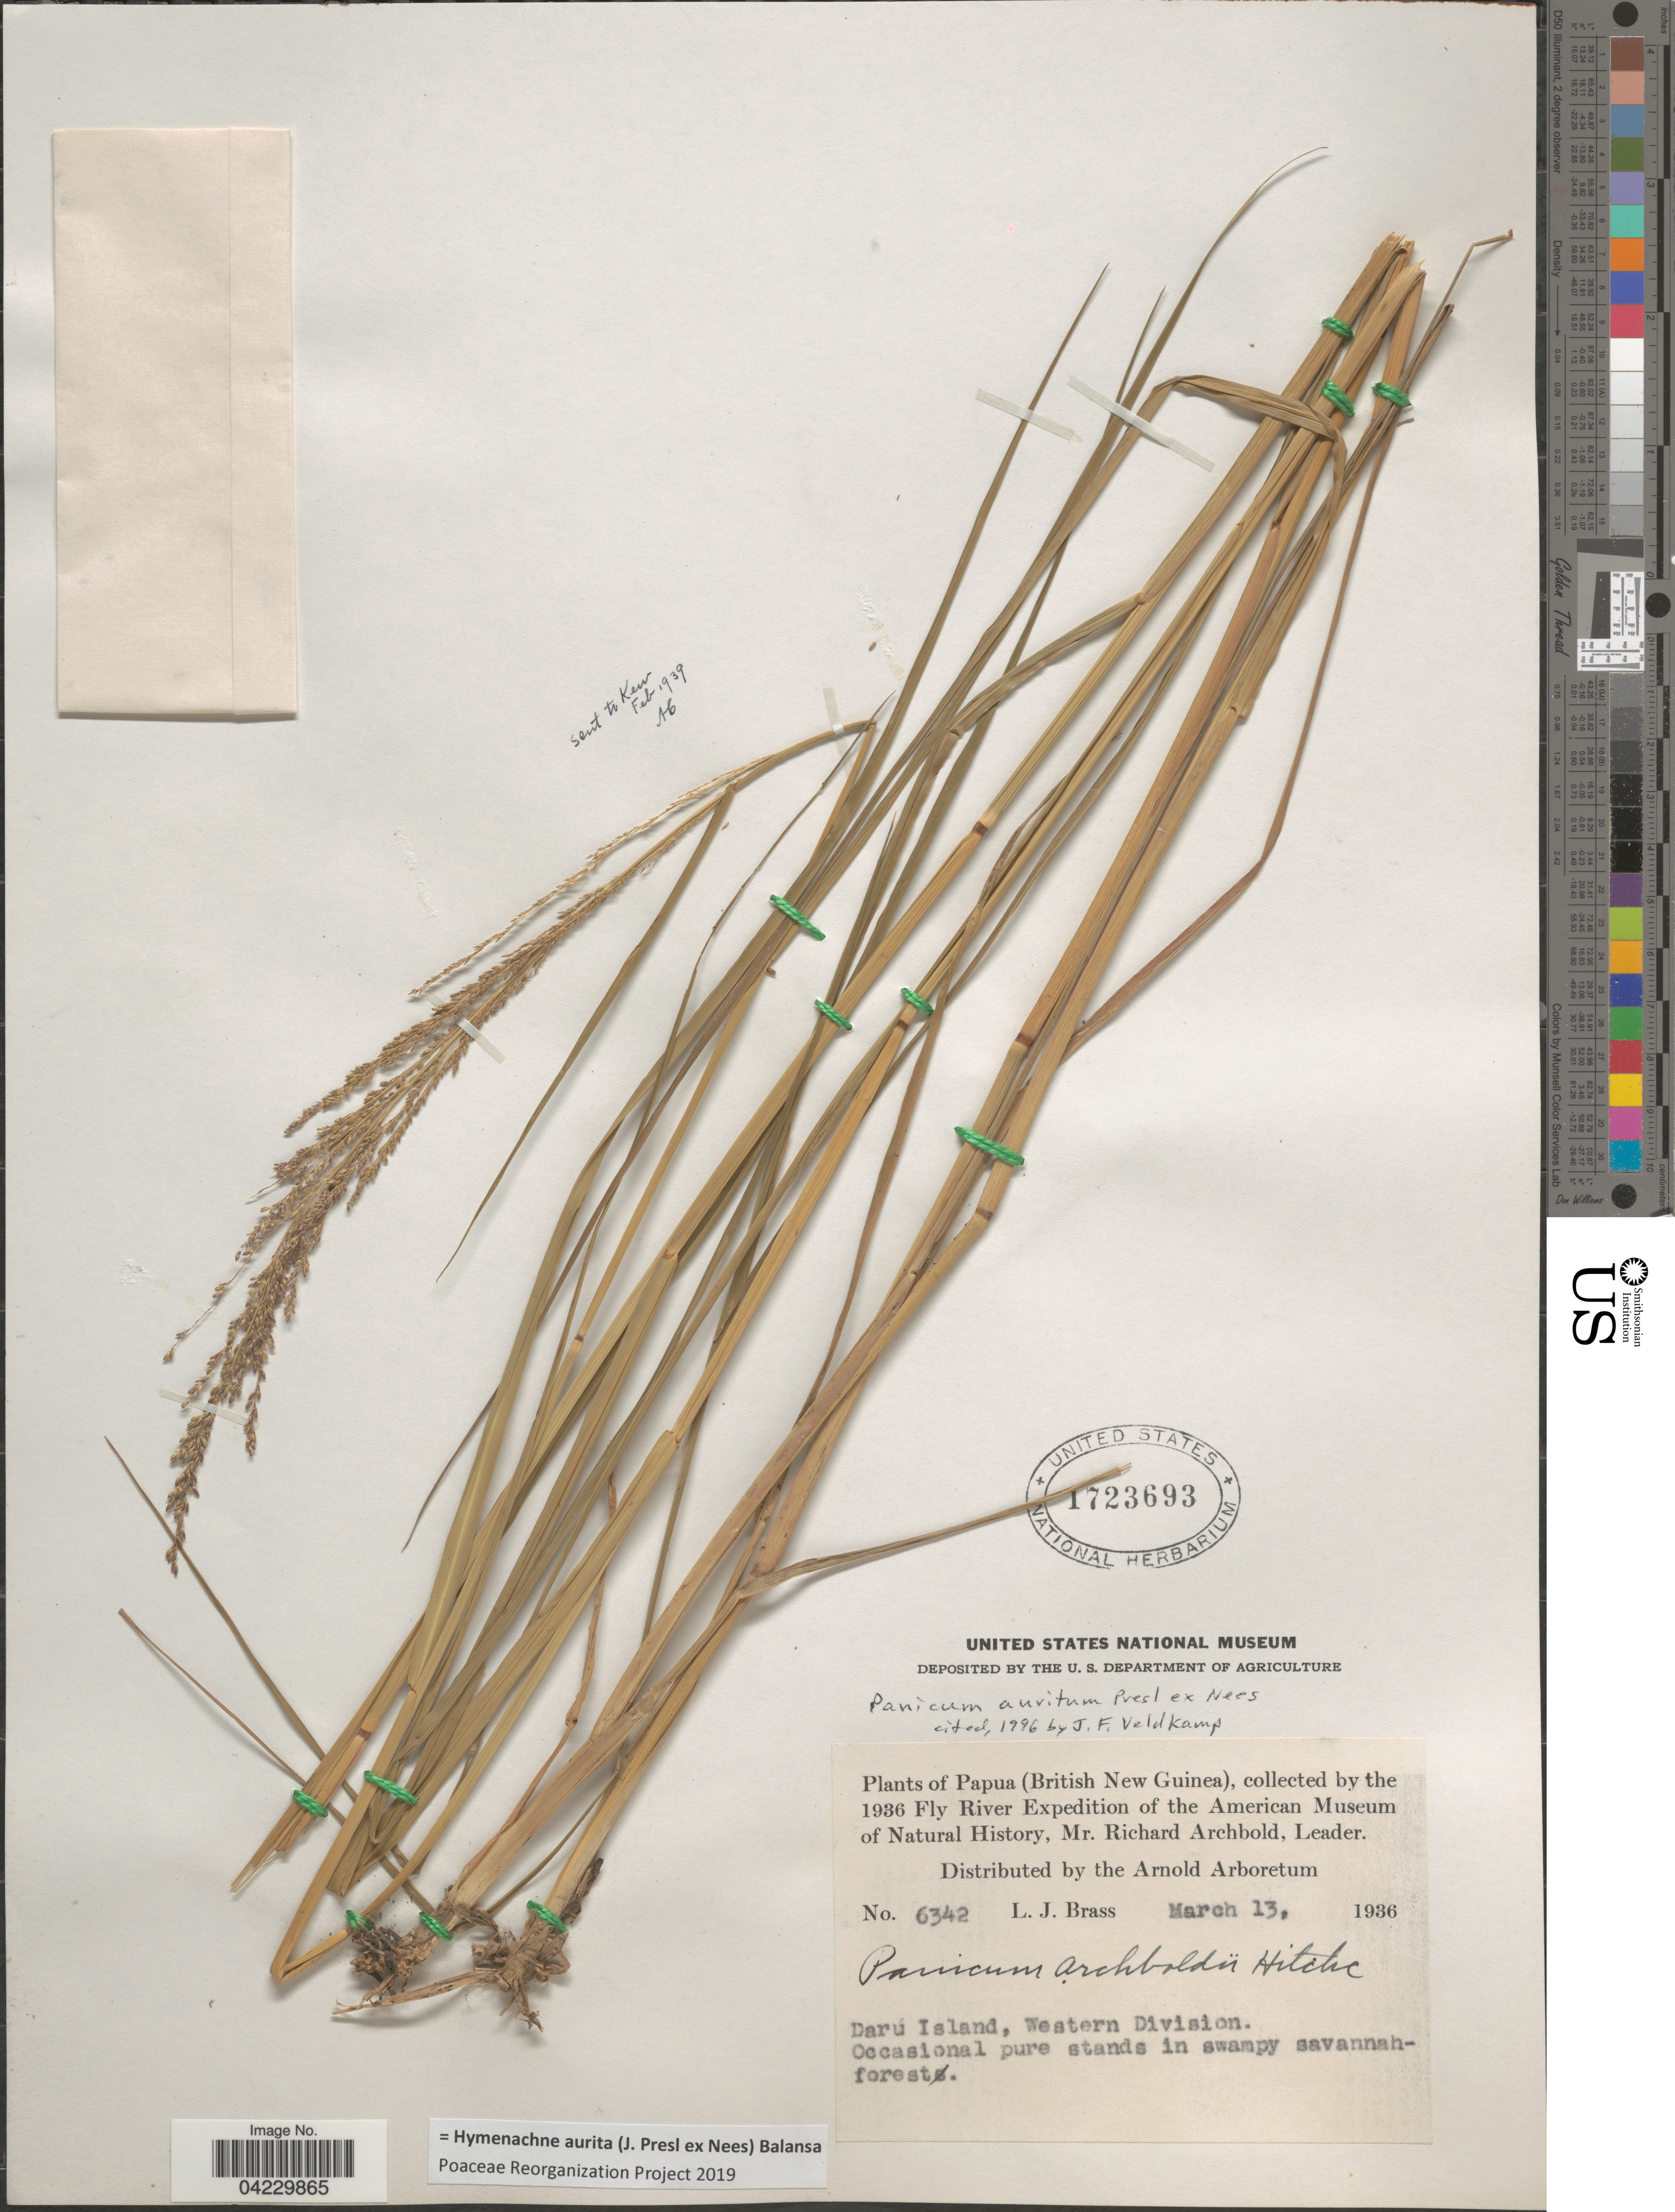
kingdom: Plantae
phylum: Tracheophyta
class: Liliopsida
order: Poales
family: Poaceae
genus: Hymenachne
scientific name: Hymenachne aurita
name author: (J. Presl ex Nees) Balansa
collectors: L. J. Brass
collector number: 6342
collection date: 1936-03-13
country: Papua New Guinea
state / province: Manus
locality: Papua (British New Guinea). 1936 Fly River Expedition of the American Museum of Natural History. Daru Island, Western Division. Occasional pure stands in swampy savannah forest.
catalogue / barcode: US 1723693